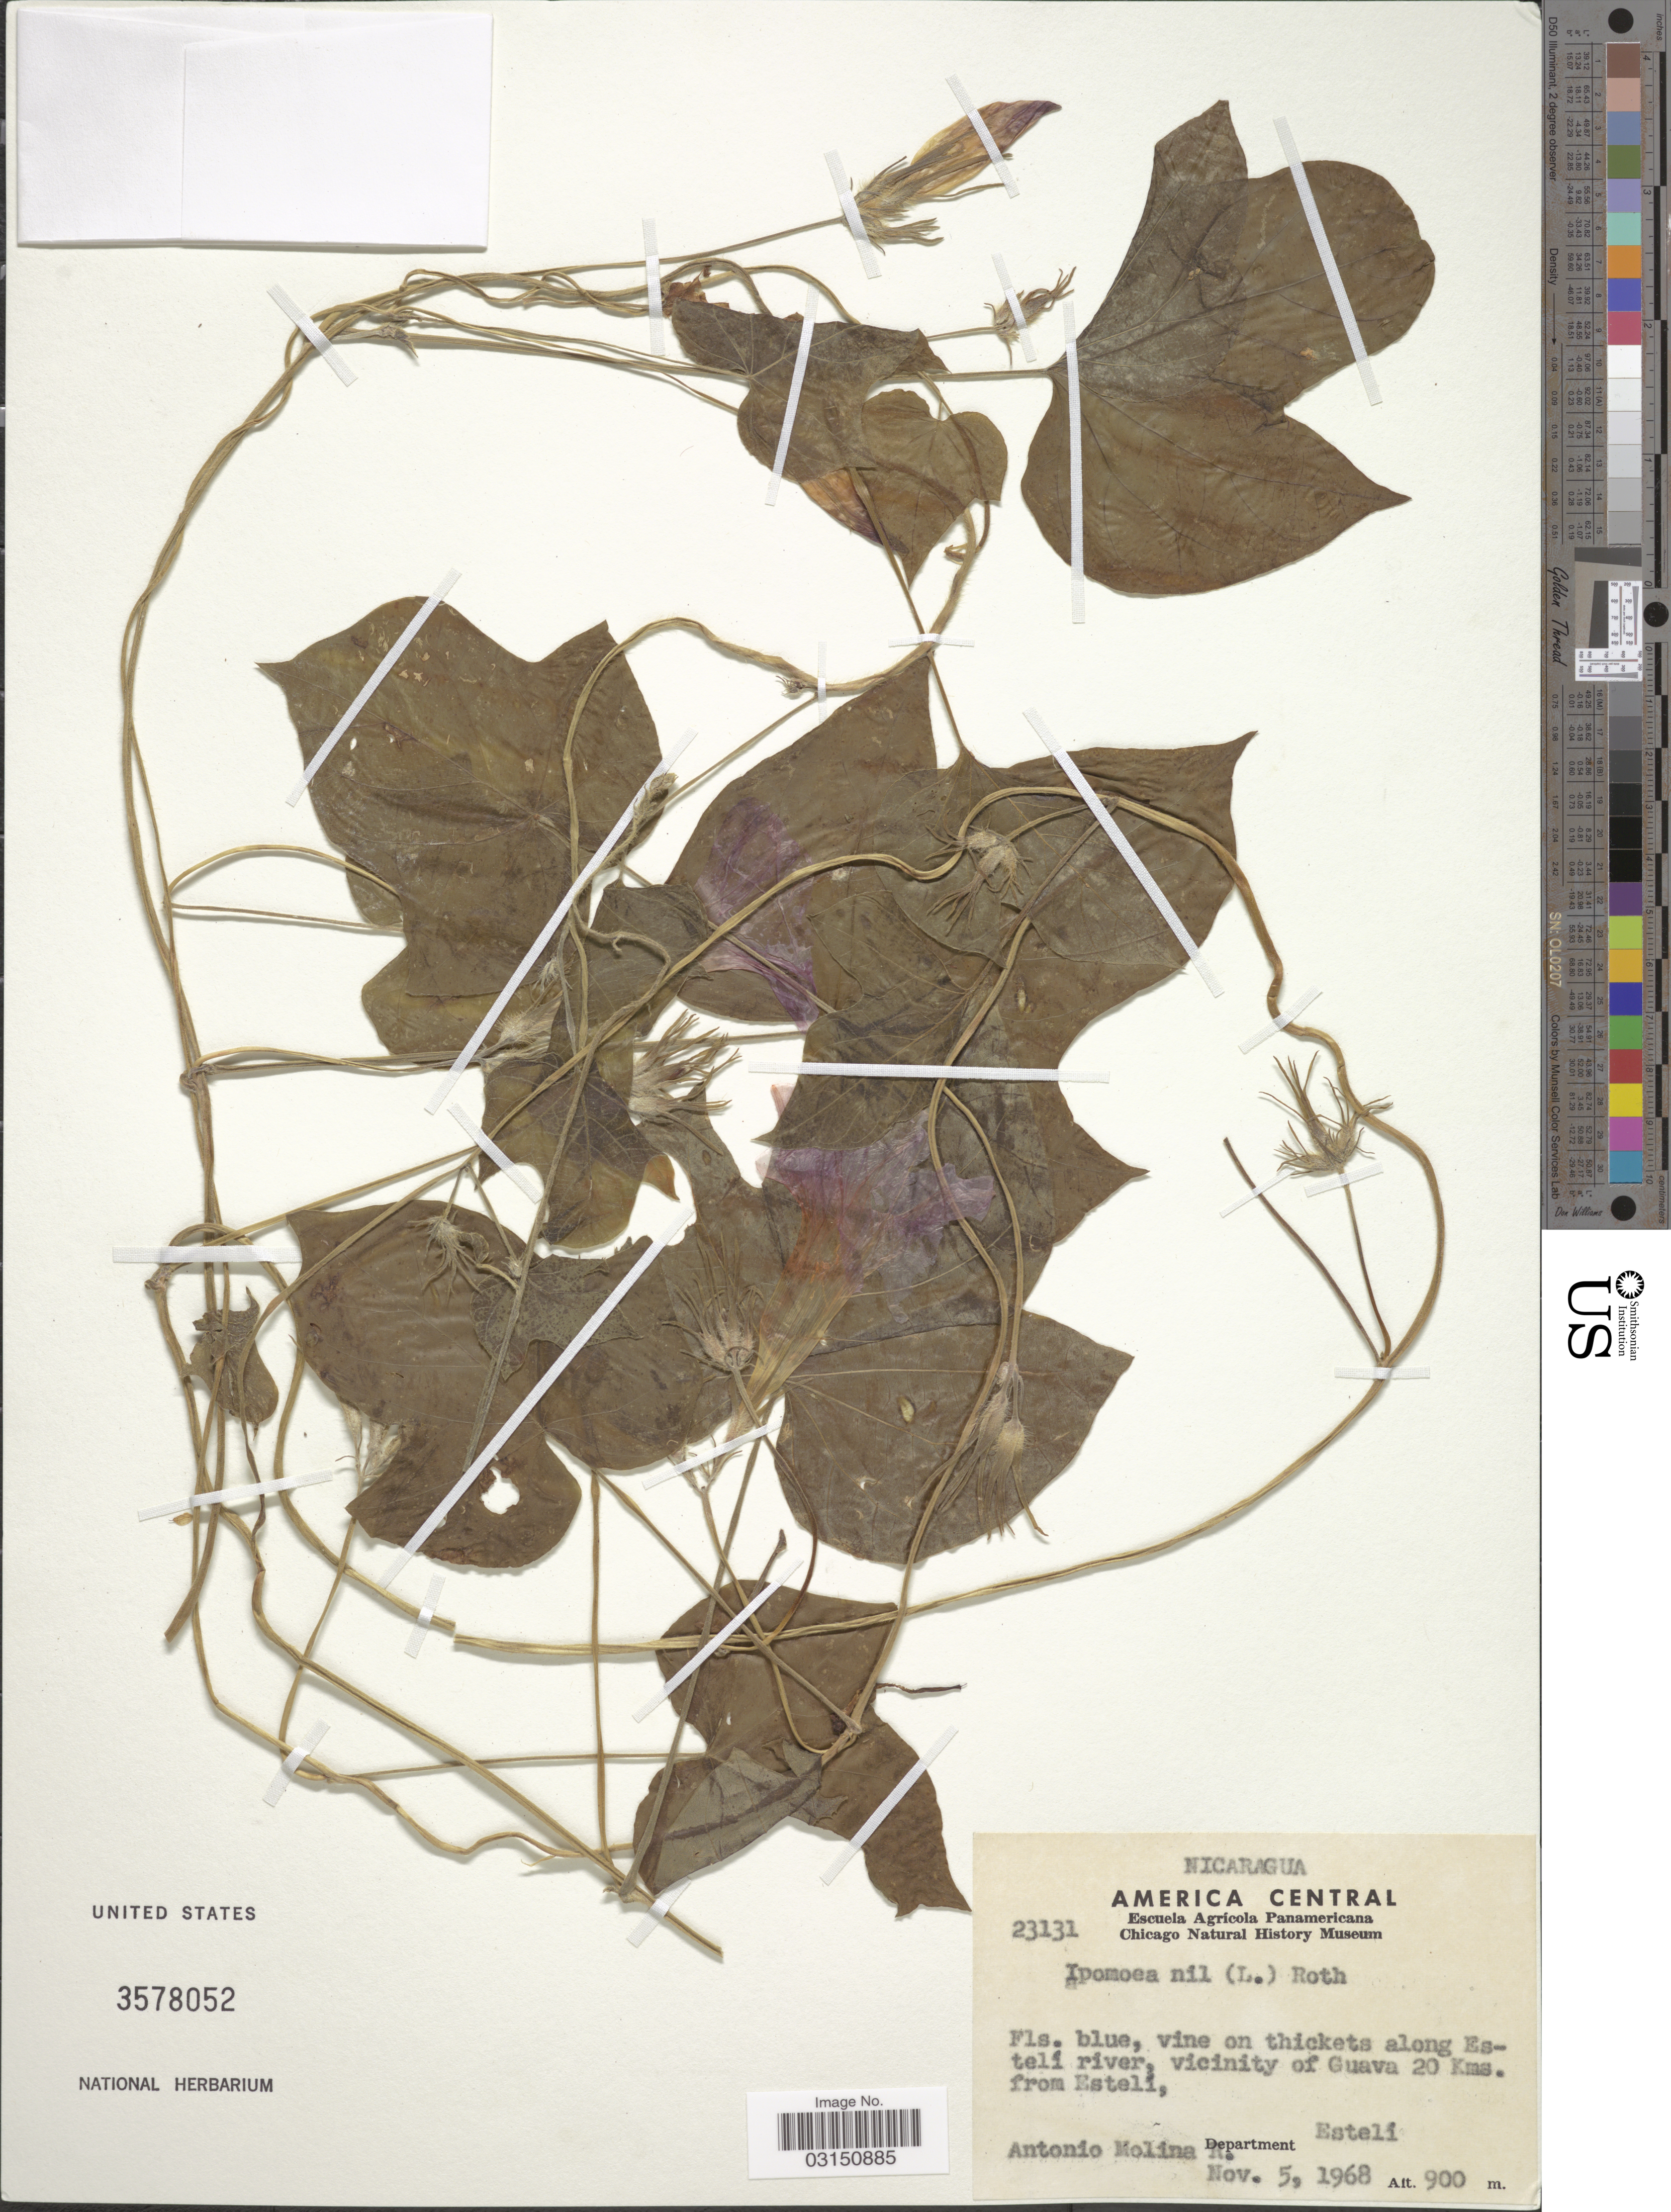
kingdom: Plantae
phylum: Tracheophyta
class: Magnoliopsida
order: Solanales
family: Convolvulaceae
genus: Ipomoea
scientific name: Ipomoea nil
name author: (L.) Roth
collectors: A. Molina R.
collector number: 23131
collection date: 1968-11-05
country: Nicaragua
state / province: Esteli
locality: Along Estelí river, vicinity of Guava 20 Kms. from Estelí, Department Estelí.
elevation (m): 900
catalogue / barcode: US 3578052